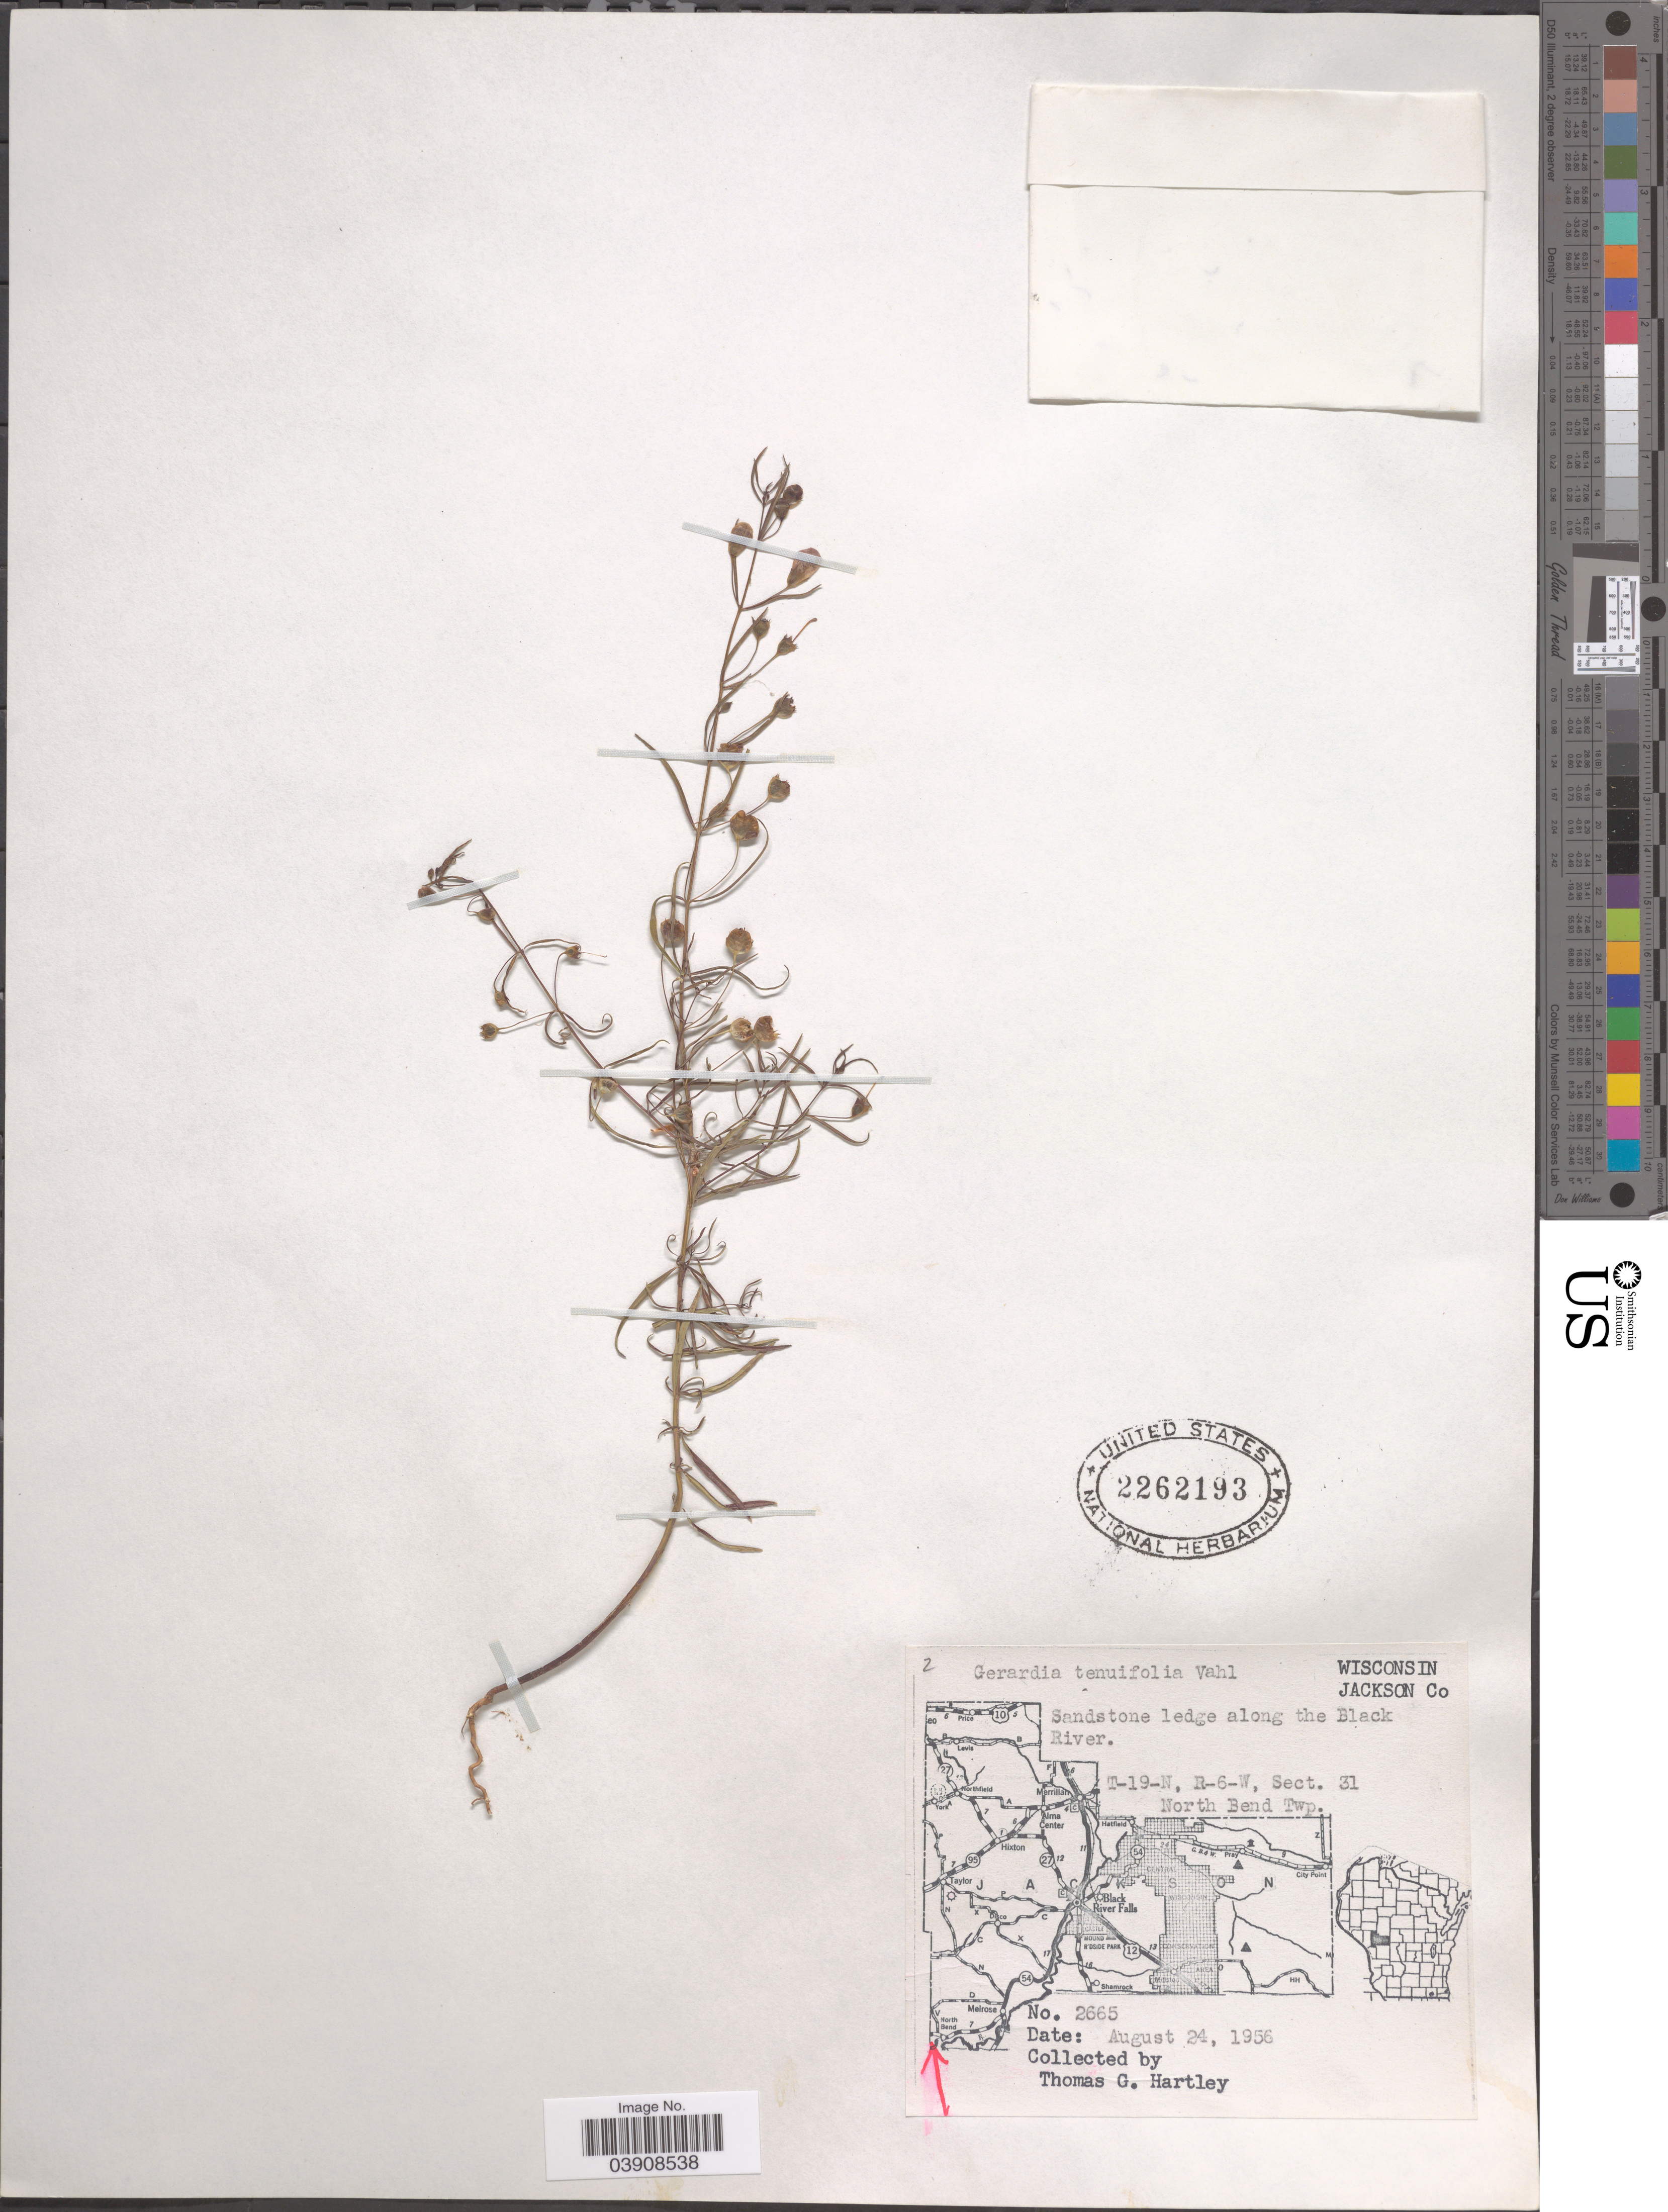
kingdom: Plantae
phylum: Tracheophyta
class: Magnoliopsida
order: Lamiales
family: Orobanchaceae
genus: Agalinis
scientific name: Agalinis tenuifolia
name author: (Vahl) Raf.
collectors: T. G. Hartley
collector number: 2665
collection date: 1956-08-24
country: United States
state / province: Wisconsin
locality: Jackson Co. Sandstone ledge along the Black River. T-19-N, R-6-W, Sect. 31. North Bend Twp.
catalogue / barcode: US 2262193